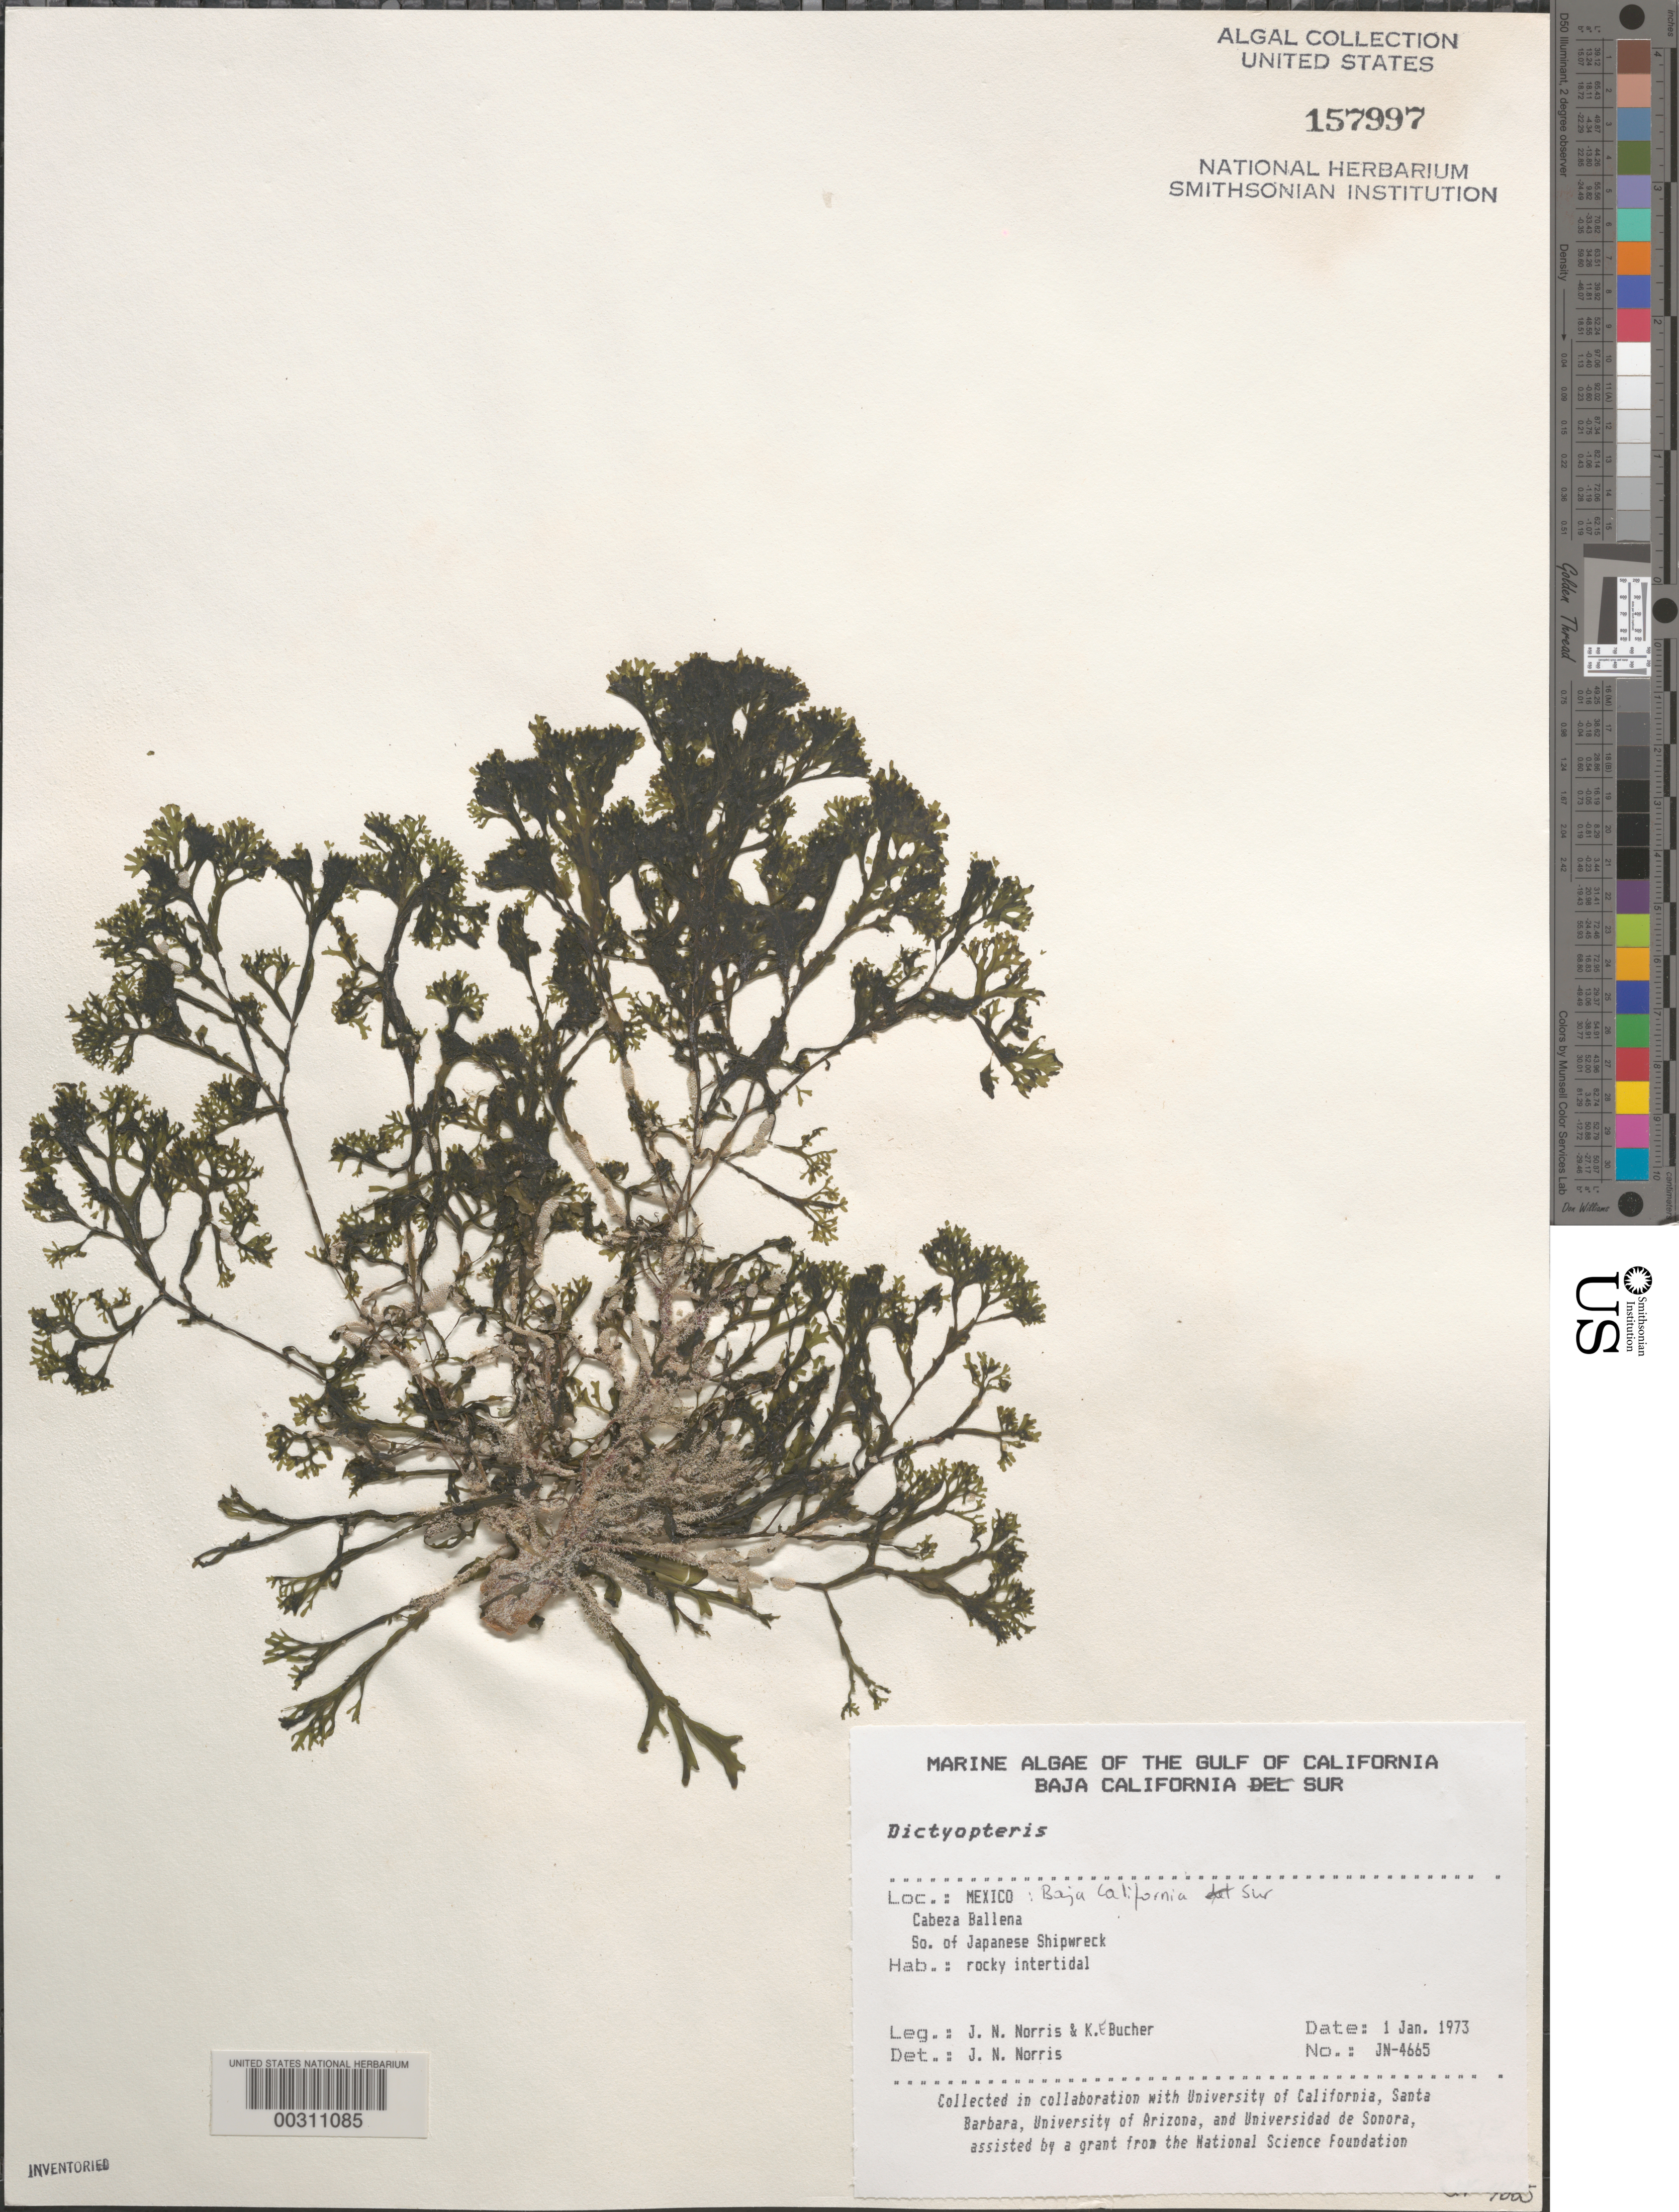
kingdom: Chromista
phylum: Ochrophyta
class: Phaeophyceae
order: Dictyotales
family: Dictyotaceae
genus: Dictyopteris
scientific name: Dictyopteris sp.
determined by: Norris, James N.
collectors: J. N. Norris & K. E. Bucher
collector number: JN-4665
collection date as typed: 01 Jan 1973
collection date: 1973-01-01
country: Mexico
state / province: Baja California Sur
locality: Cabeza Ballena, south of Japanese shipwreck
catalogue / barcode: US 157997